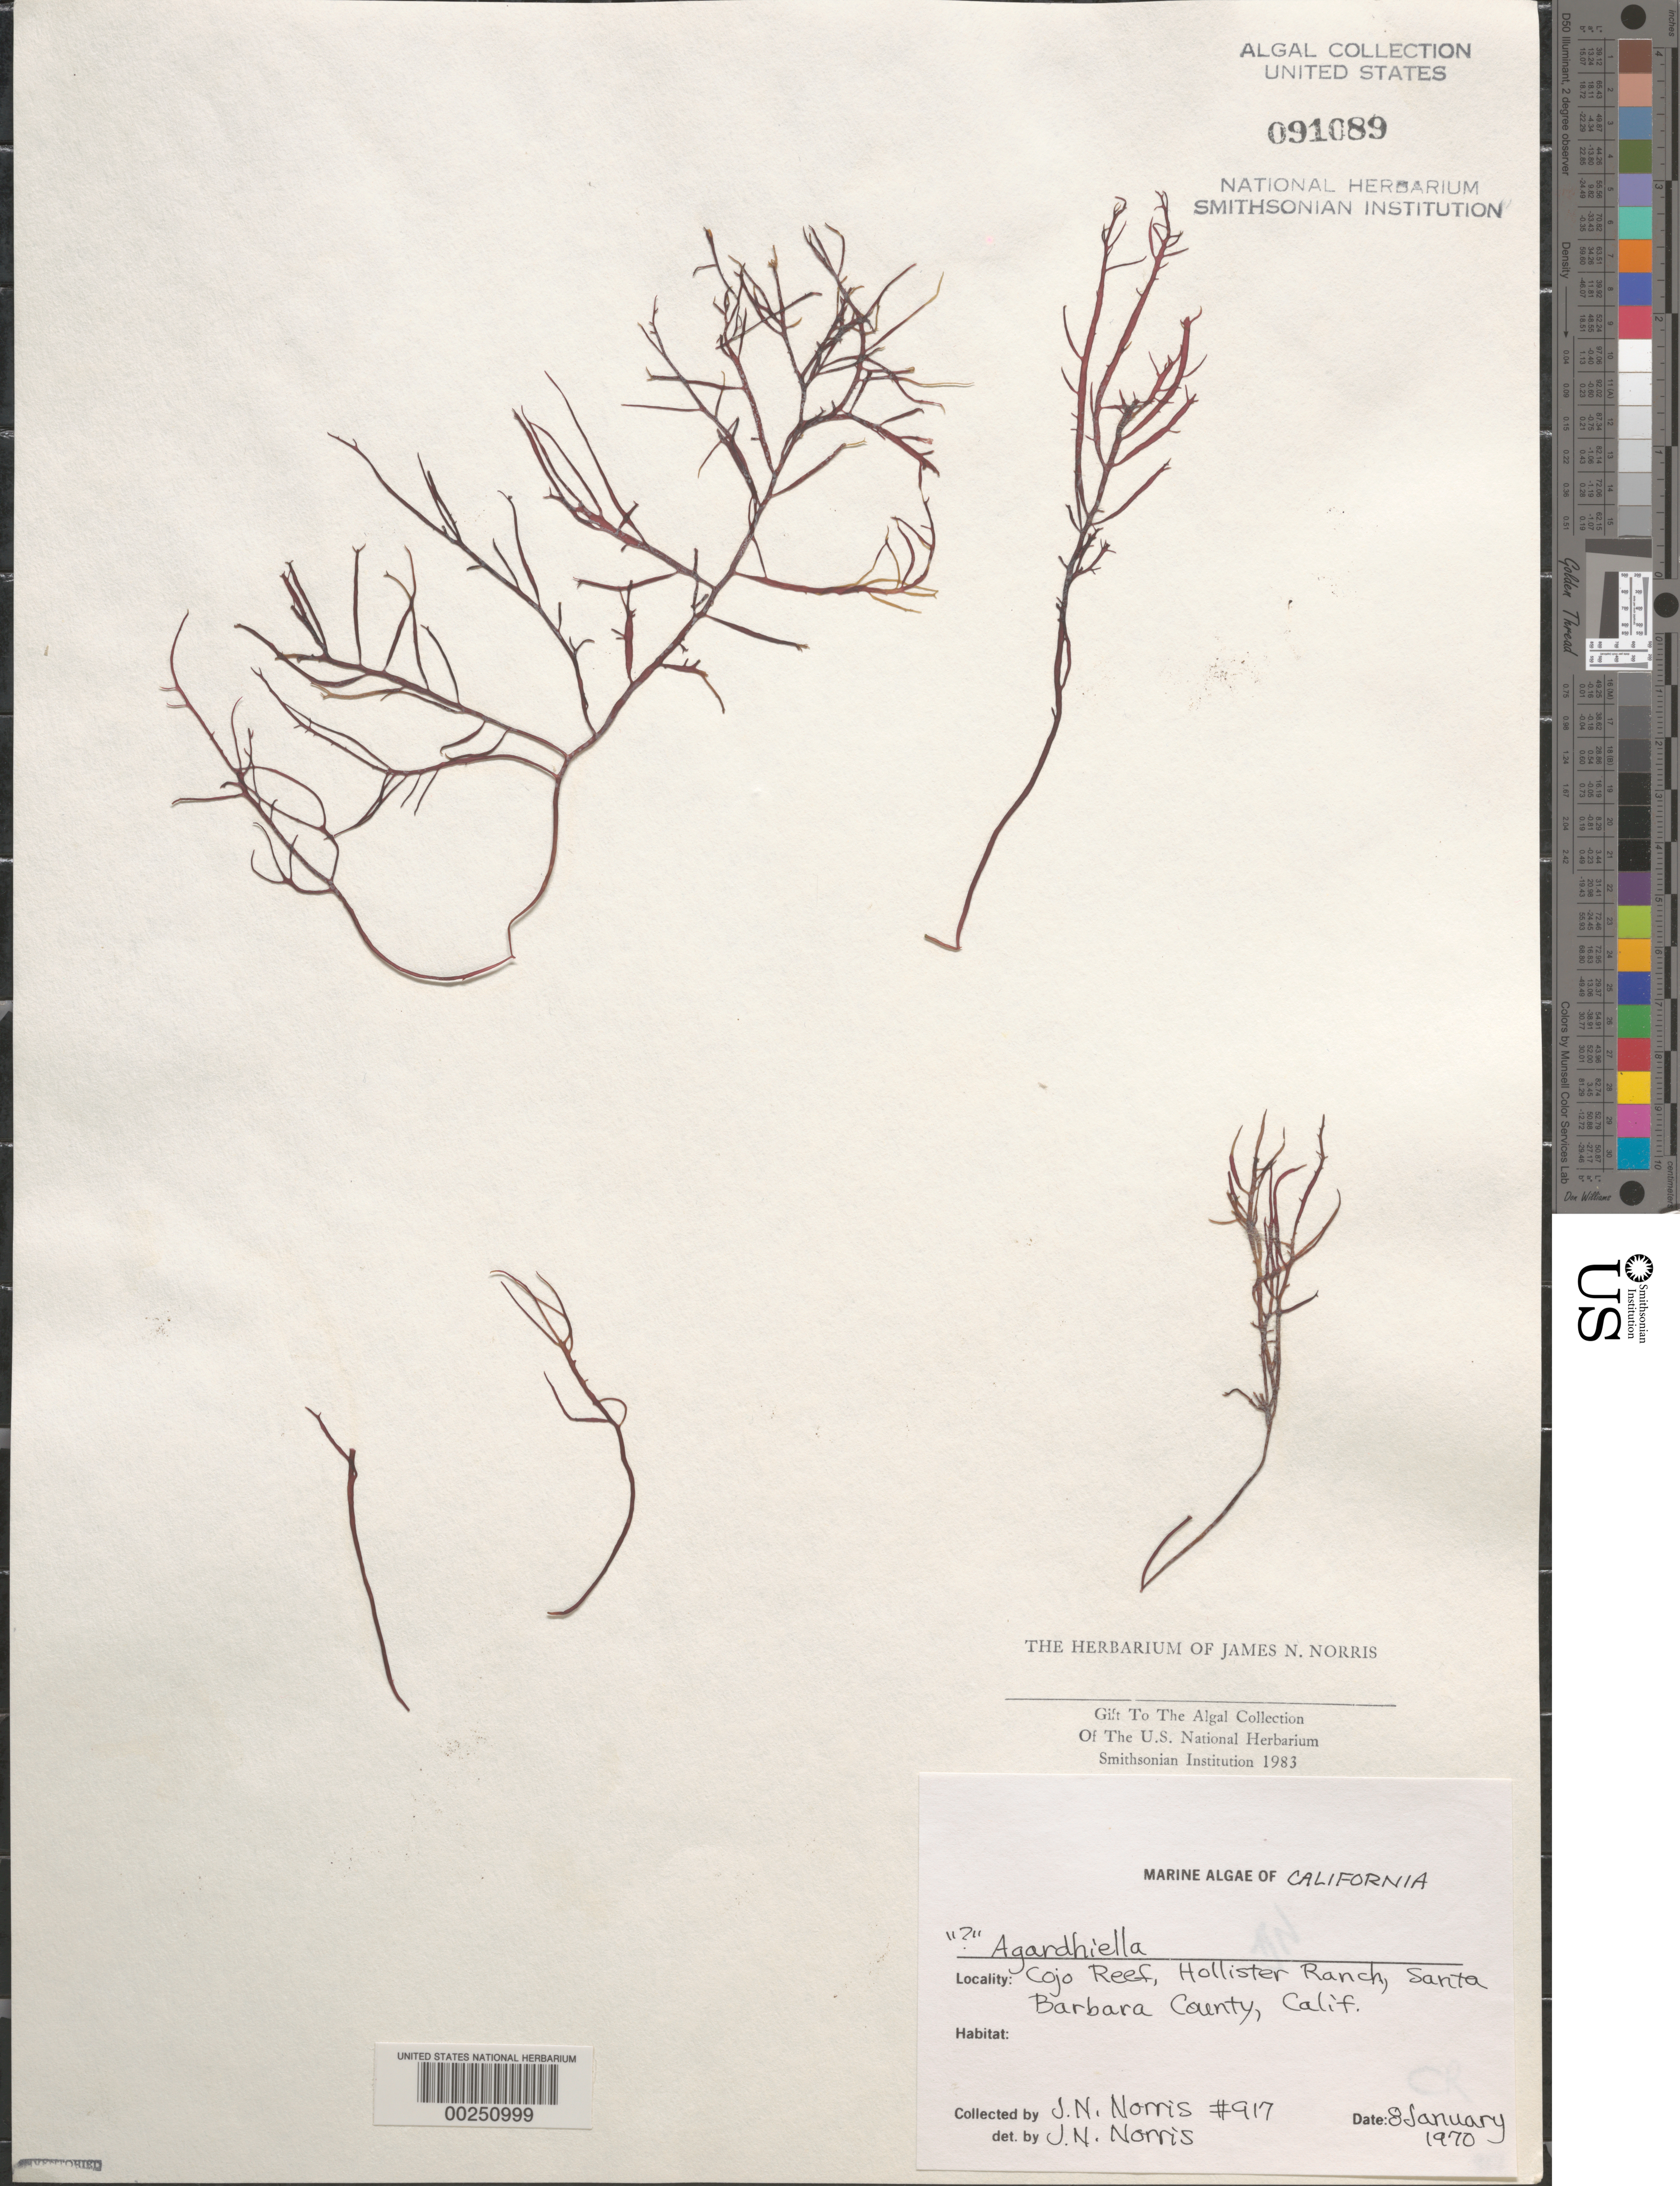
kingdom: Plantae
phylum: Rhodophyta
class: Florideophyceae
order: Gigartinales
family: Solieriaceae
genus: Agardhiella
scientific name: Agardhiella sp.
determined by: Norris, James N.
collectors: J. N. Norris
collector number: JN-917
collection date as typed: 08 Jan 1970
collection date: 1970-01-08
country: United States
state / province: California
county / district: Santa Barbara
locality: Cojo Reef, Hollister Ranch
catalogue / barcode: US 91089